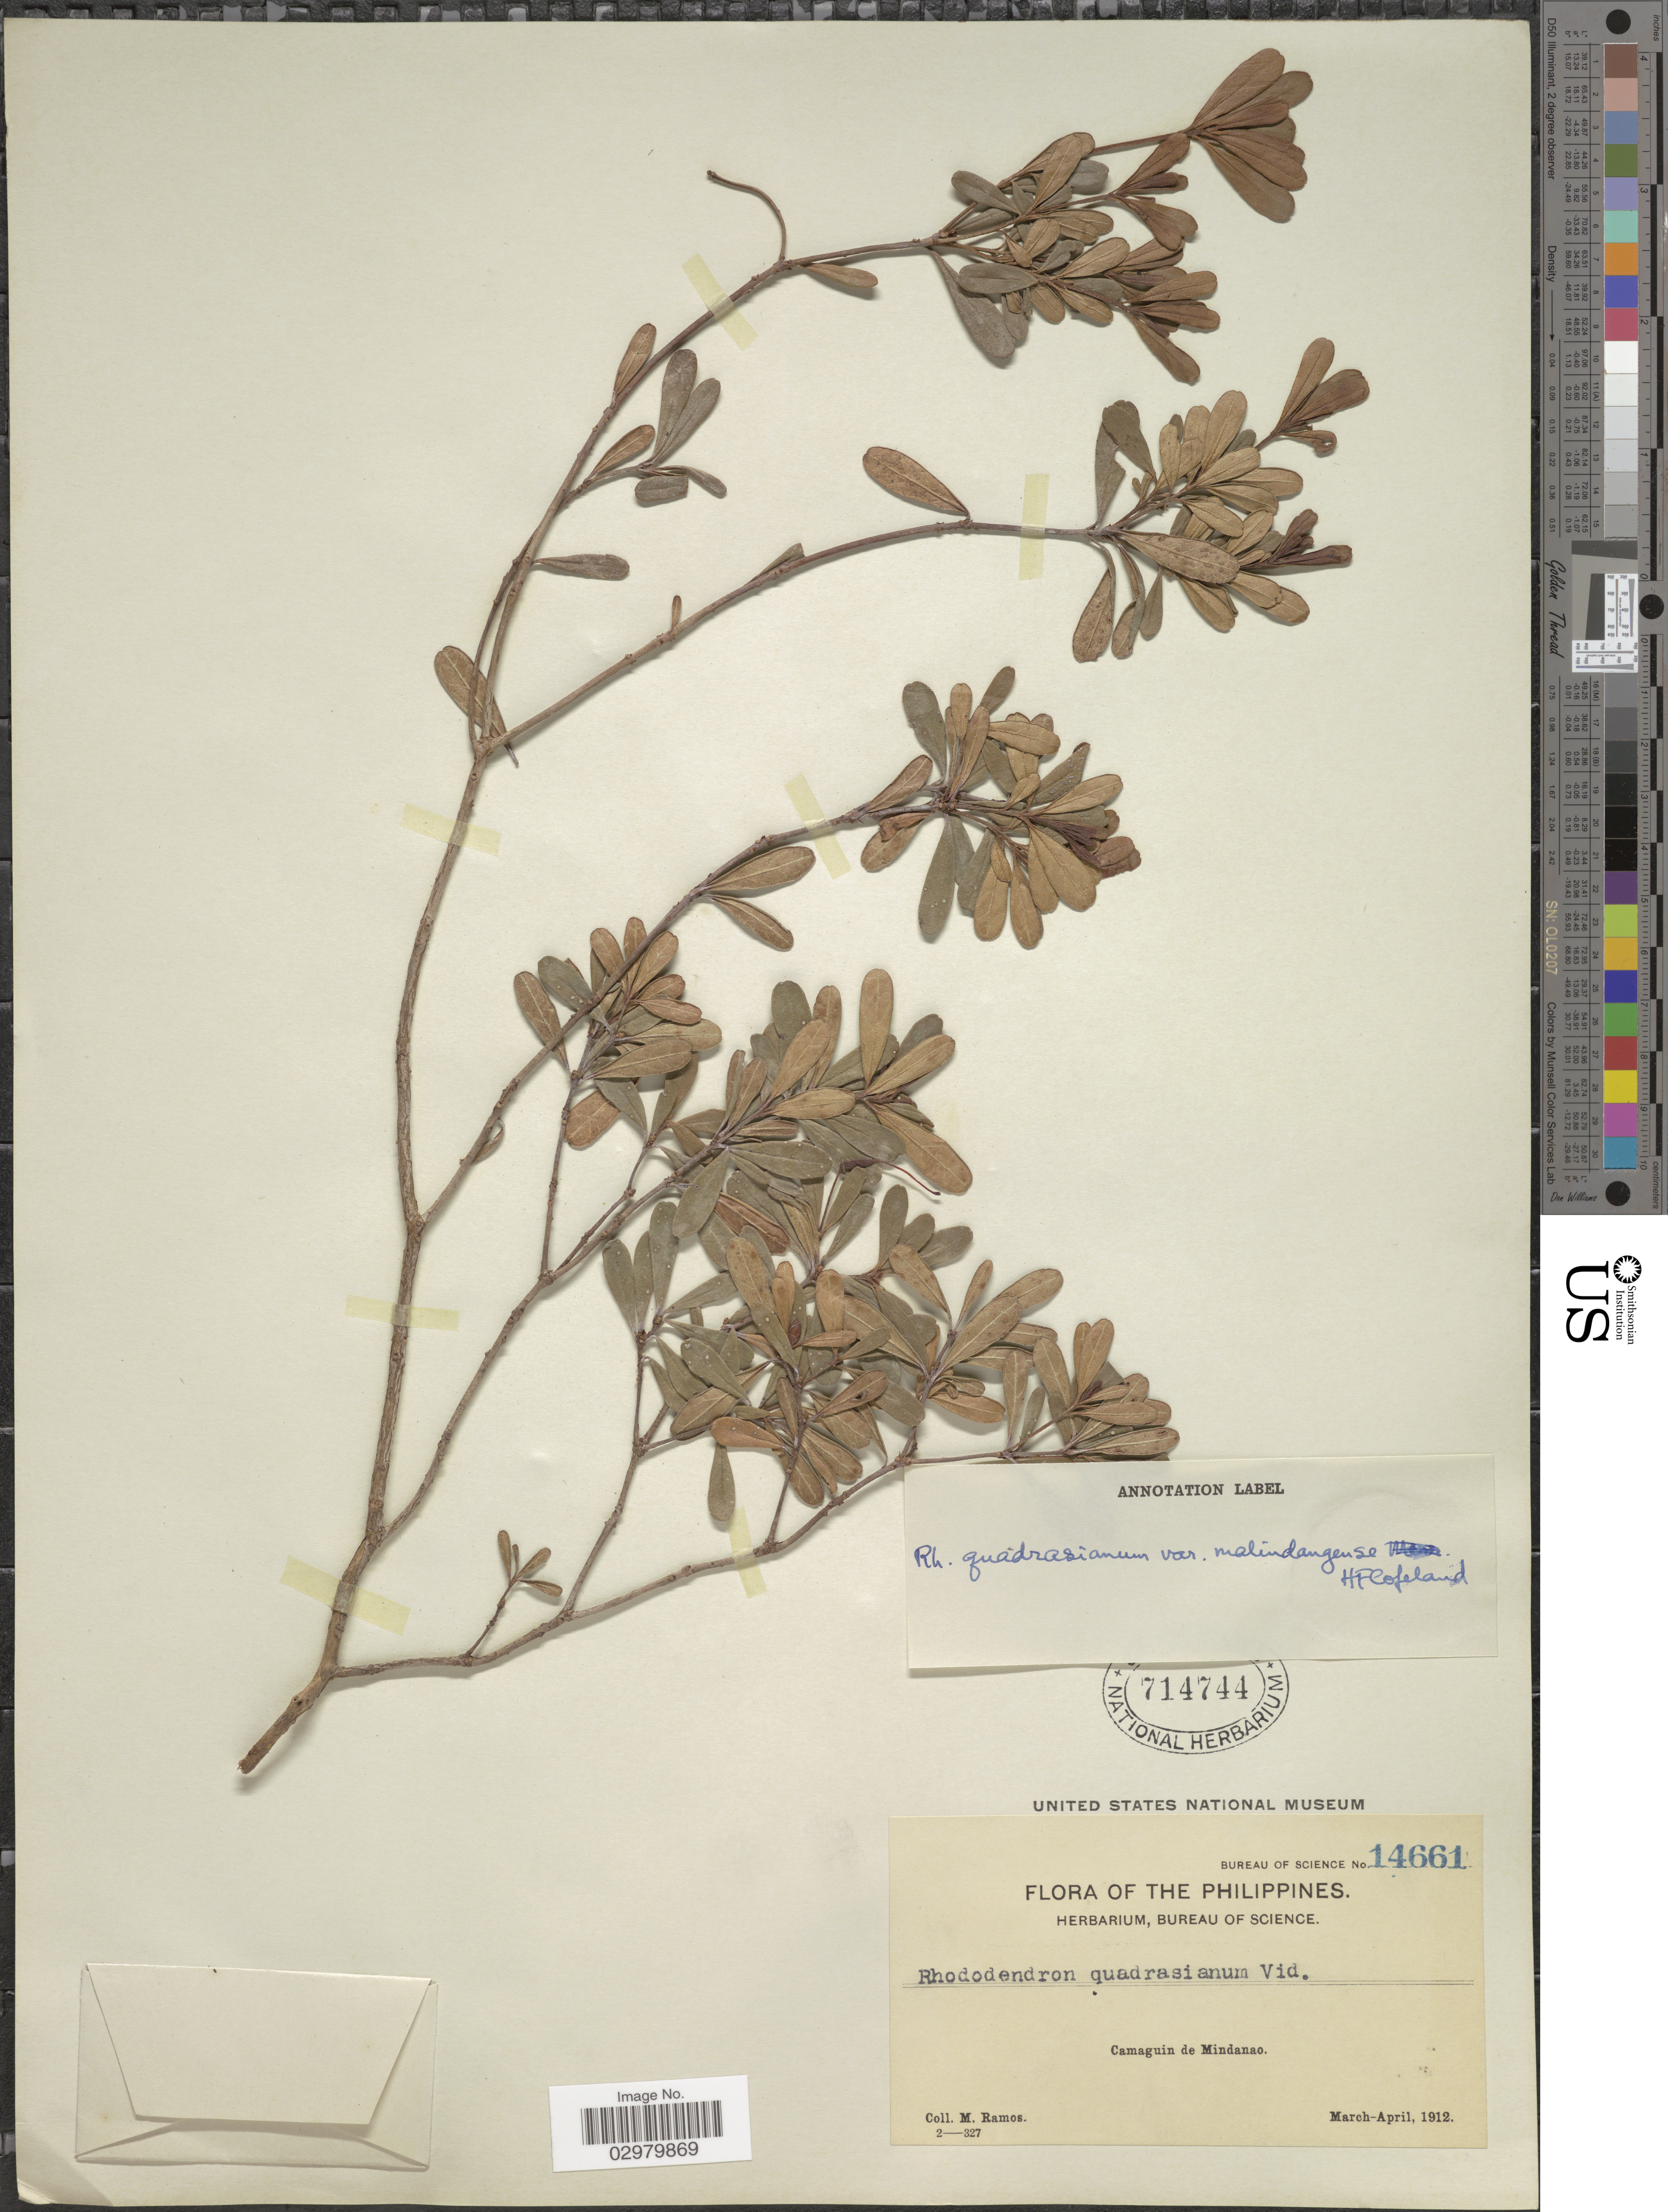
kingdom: Plantae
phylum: Tracheophyta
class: Magnoliopsida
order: Ericales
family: Ericaceae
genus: Rhododendron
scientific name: Rhododendron quadrasianum var. malindangense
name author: (Merr.) H.F. Copel.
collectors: M. Ramos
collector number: Bureau of Science14661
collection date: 1912-03/1912-04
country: Philippines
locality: Camaguin de Mindanao.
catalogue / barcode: US 714744